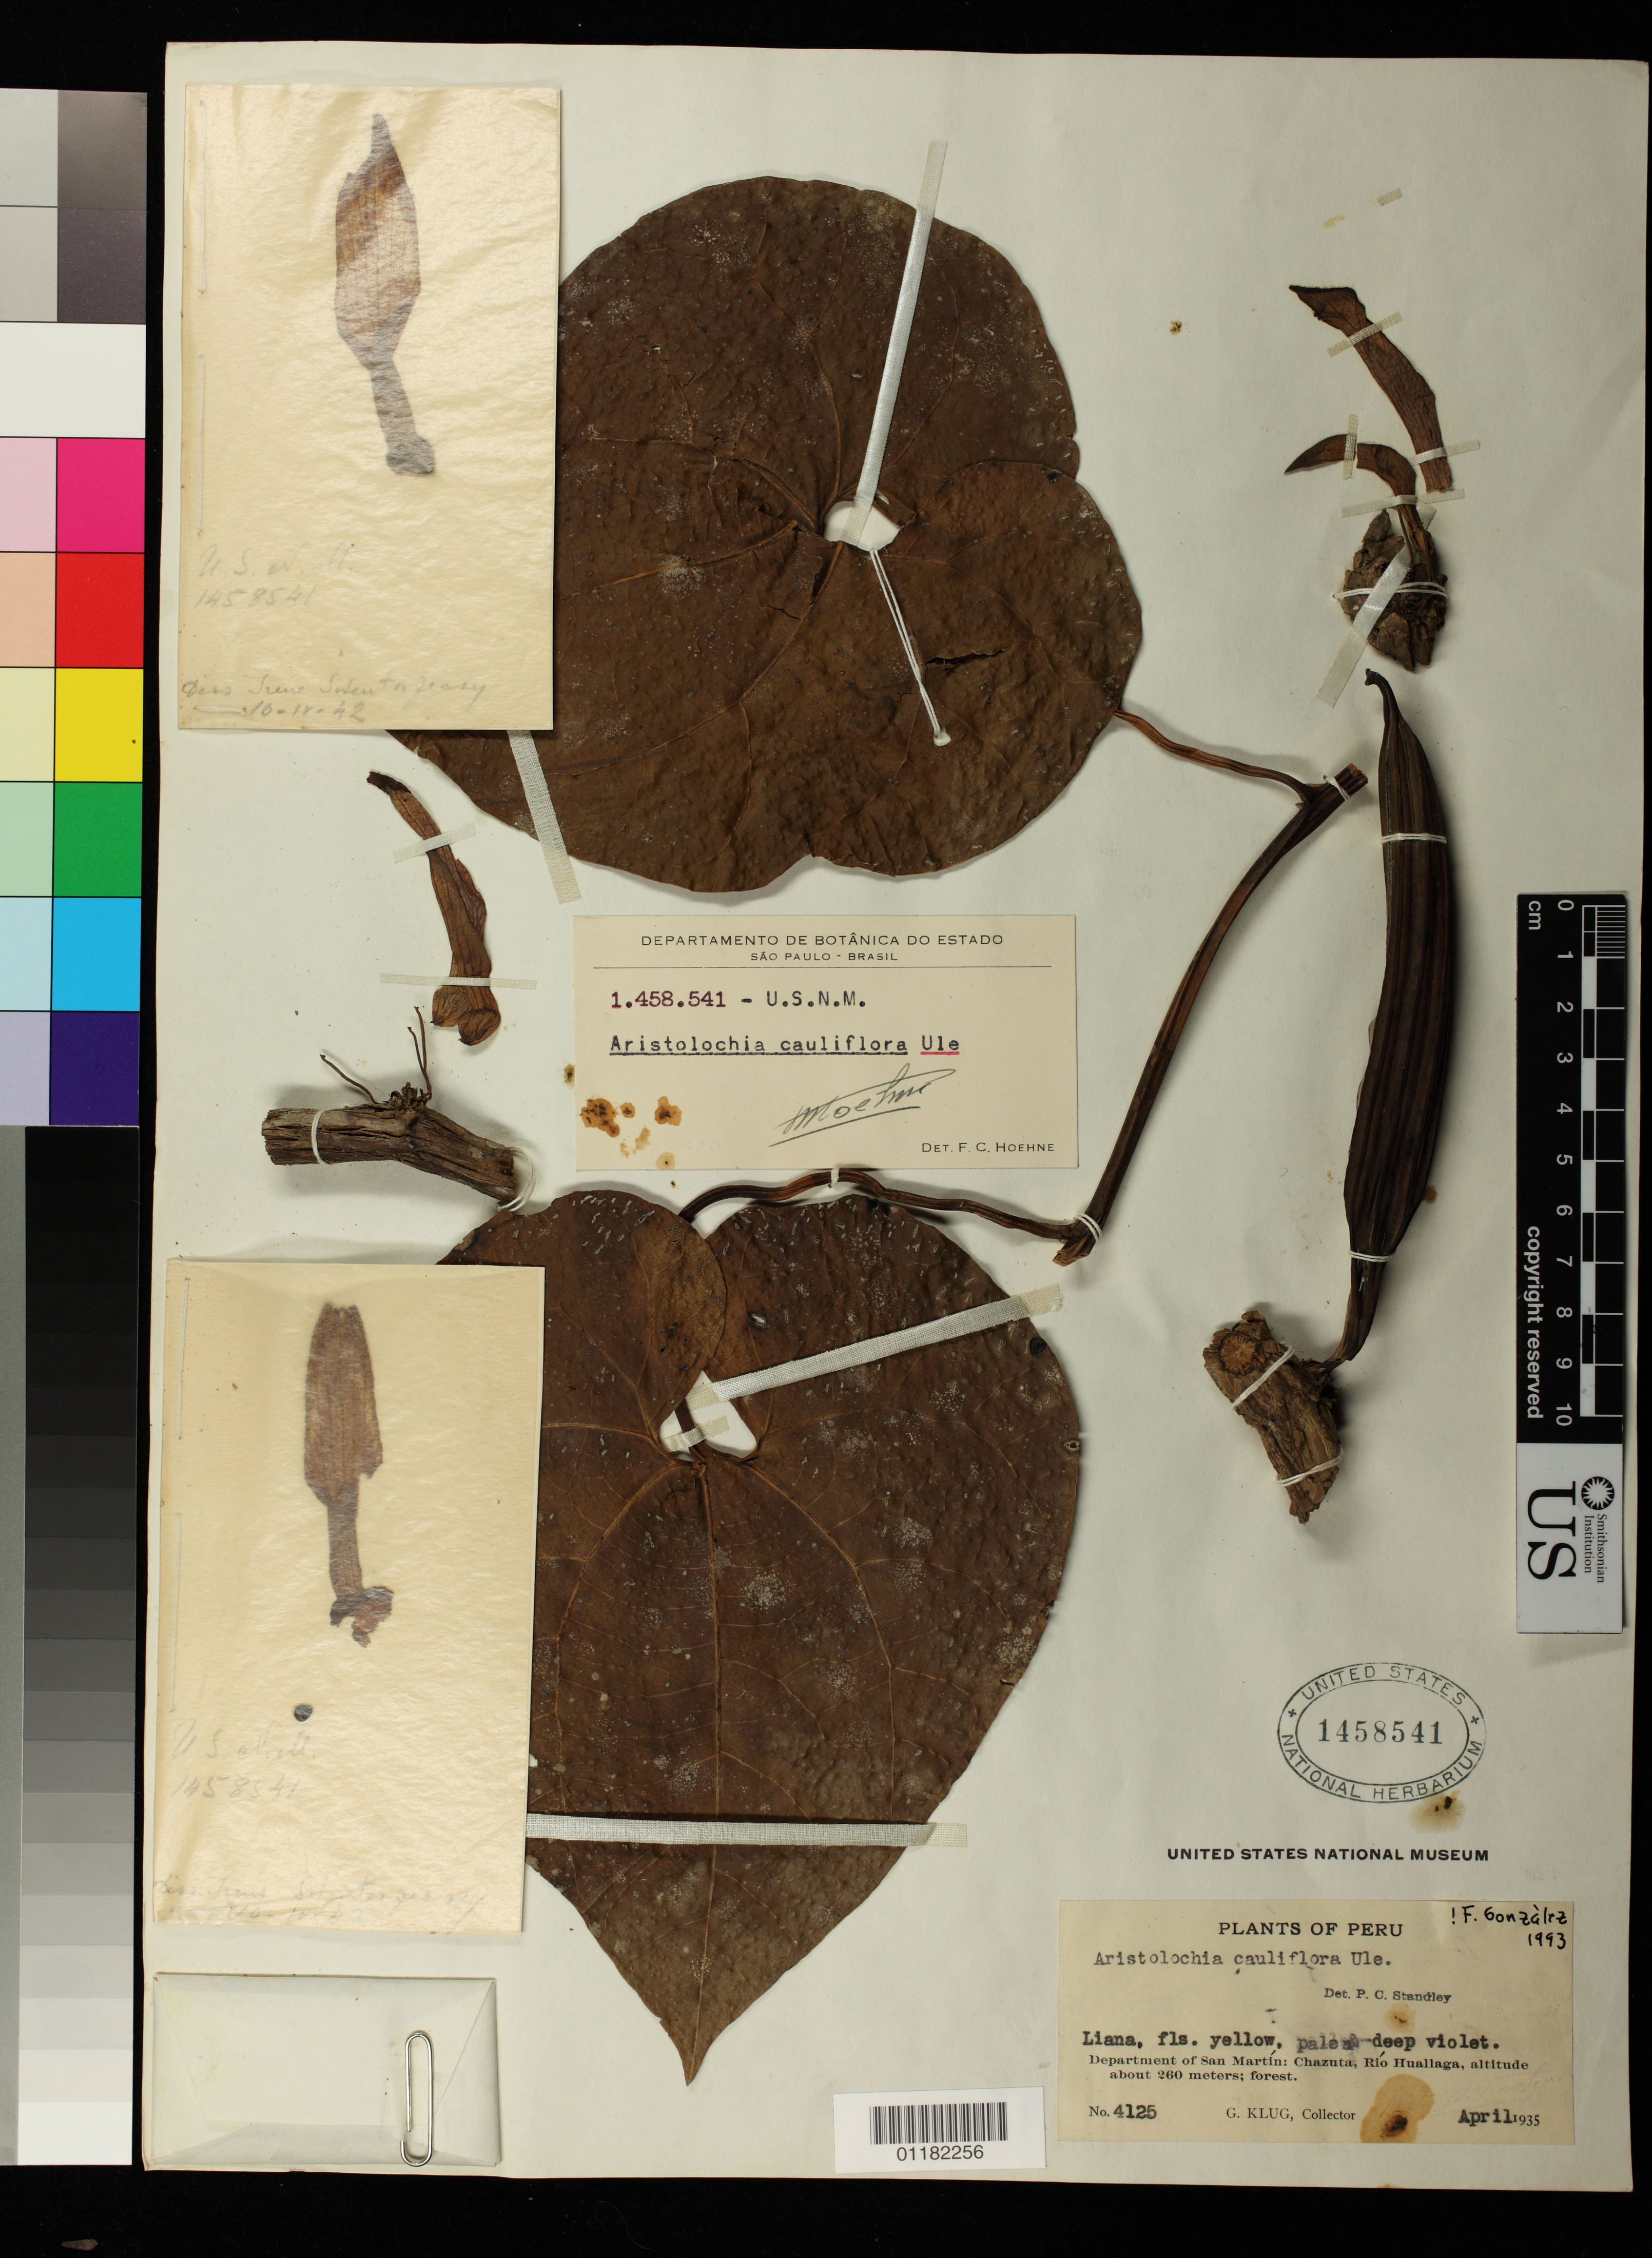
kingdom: Plantae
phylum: Tracheophyta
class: Magnoliopsida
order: Piperales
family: Aristolochiaceae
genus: Aristolochia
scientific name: Aristolochia cauliflora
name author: Ule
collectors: G. Klug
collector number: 4125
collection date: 1935-04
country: Peru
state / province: San Martín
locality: Chazuta, Rio Huallaga, forest.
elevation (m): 260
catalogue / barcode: US 1458541